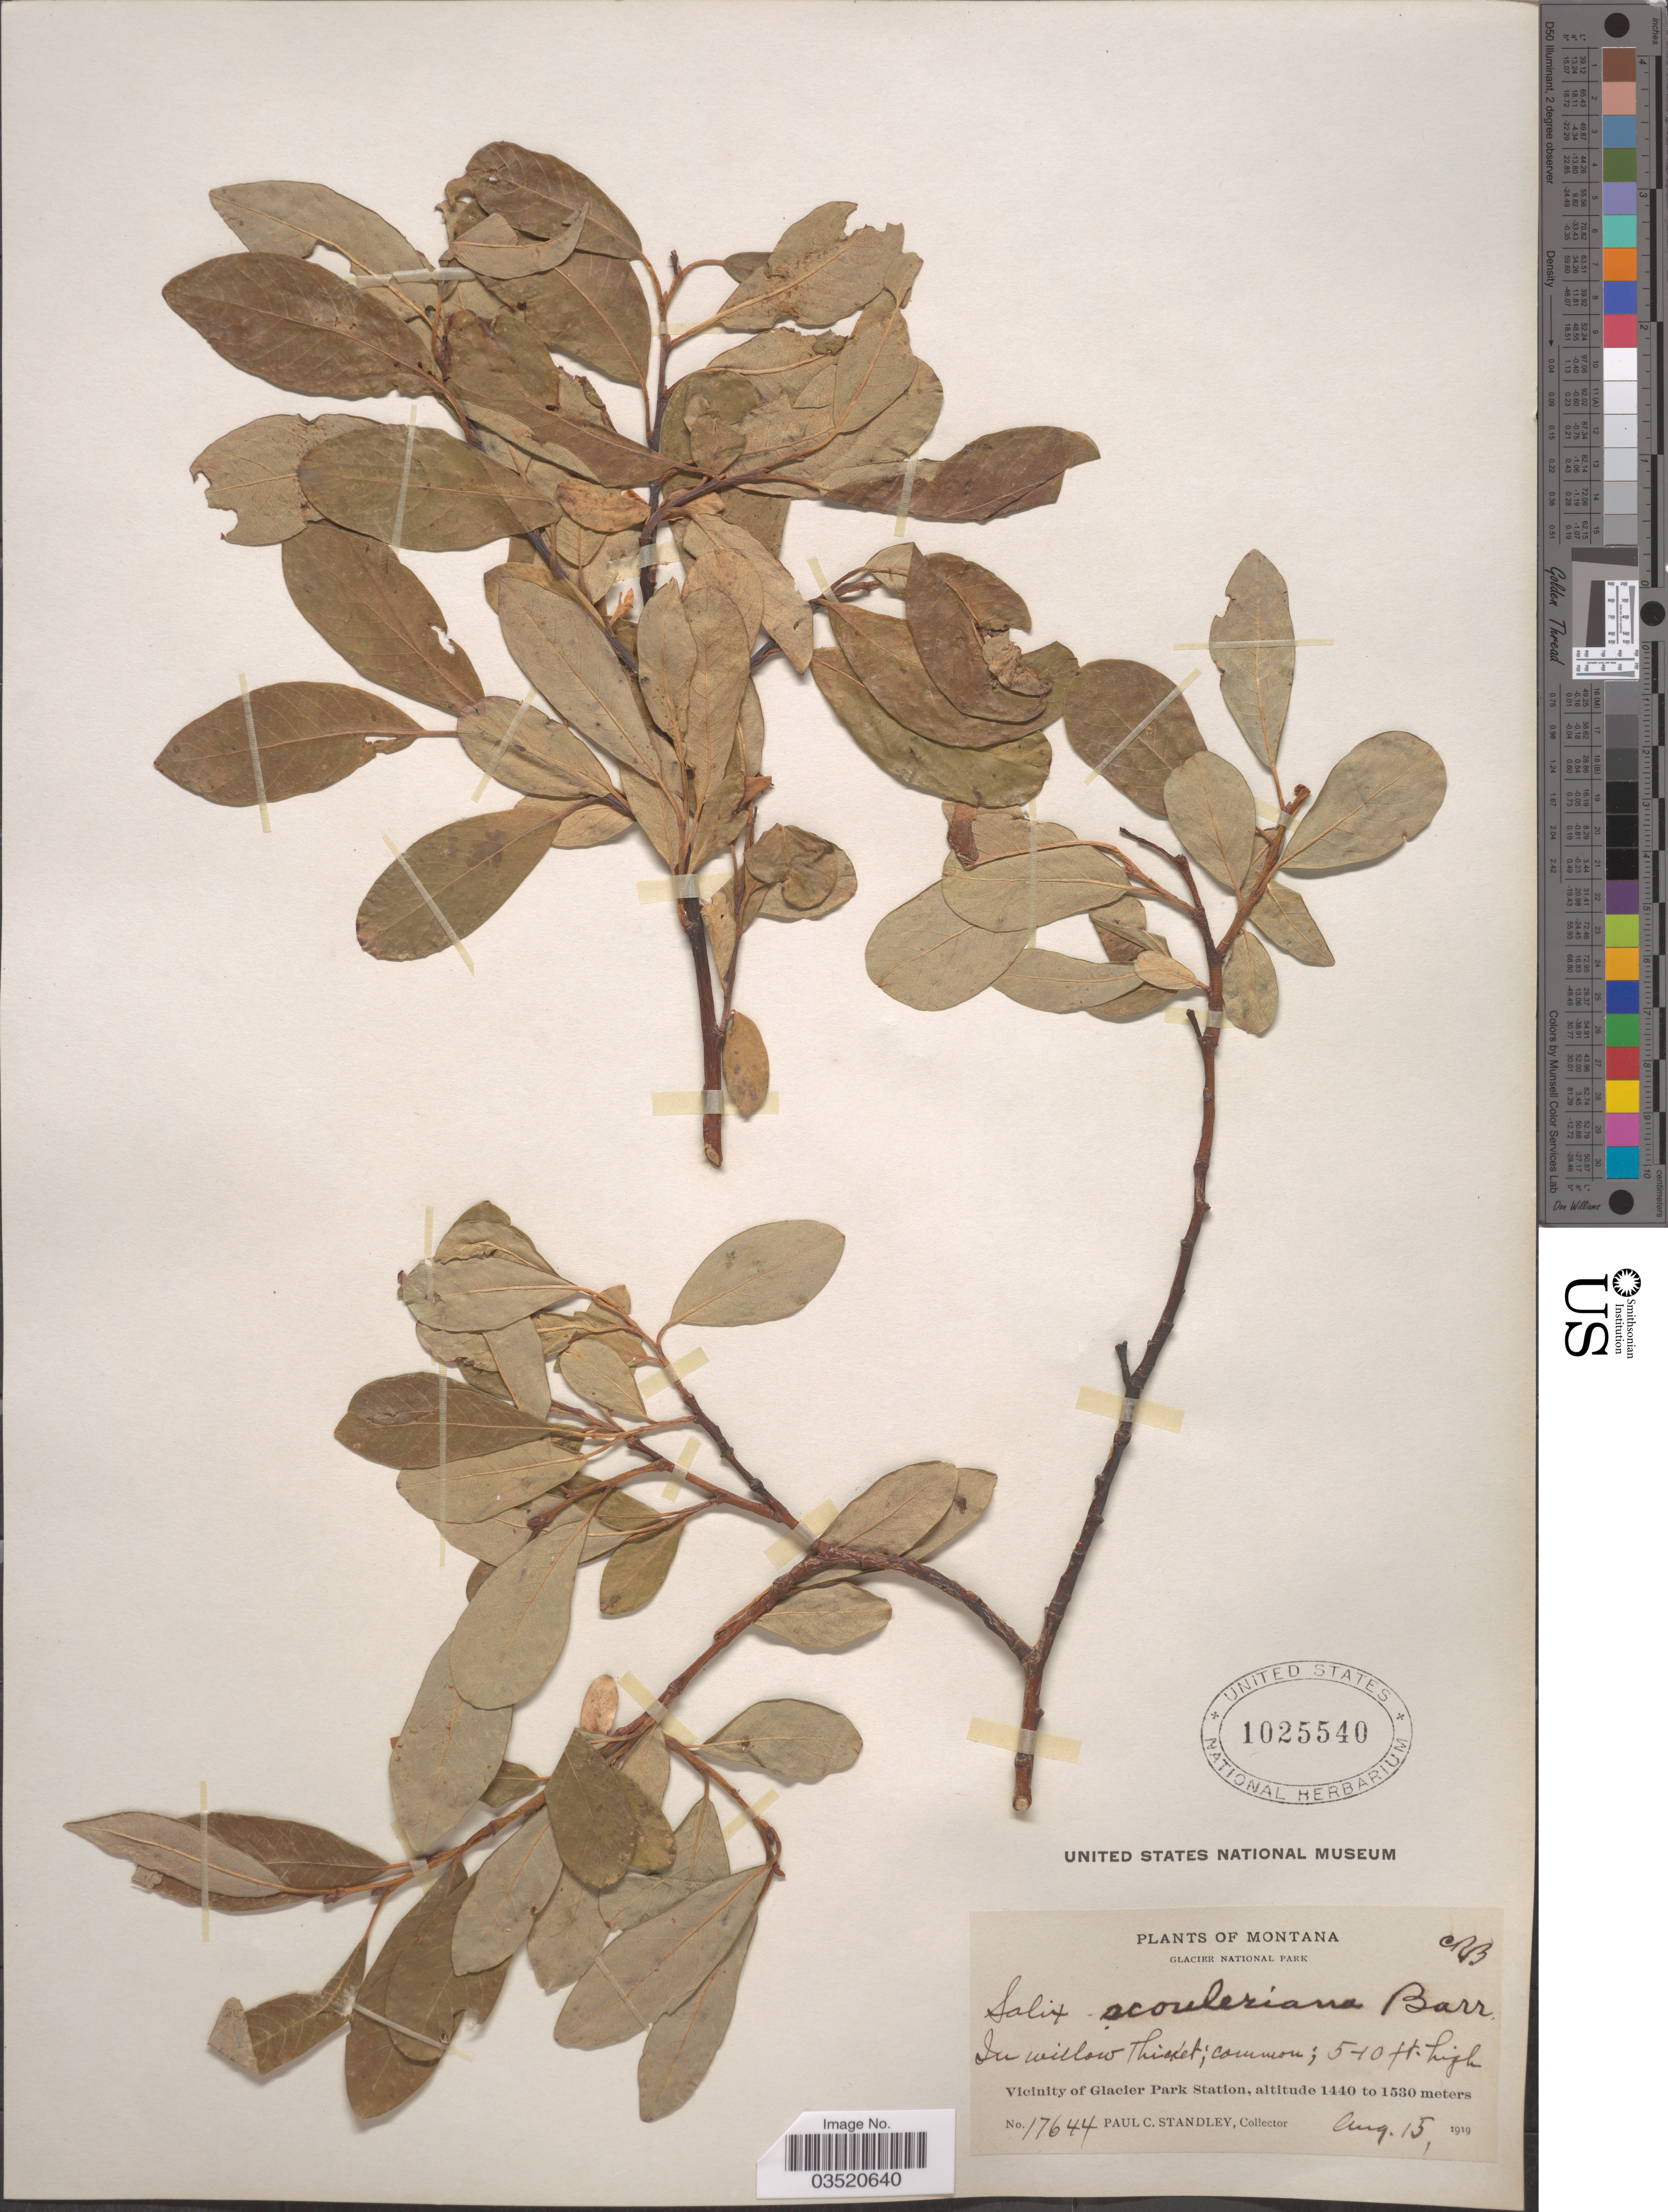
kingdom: Plantae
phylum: Tracheophyta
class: Magnoliopsida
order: Malpighiales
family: Salicaceae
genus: Salix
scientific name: Salix scouleriana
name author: Barratt ex Hook.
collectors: P. C. Standley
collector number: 17644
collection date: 1919-08-15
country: United States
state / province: Montana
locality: Glacier National Park. Vicinity of Glacier Park Station.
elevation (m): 1440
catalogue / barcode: US 1025540